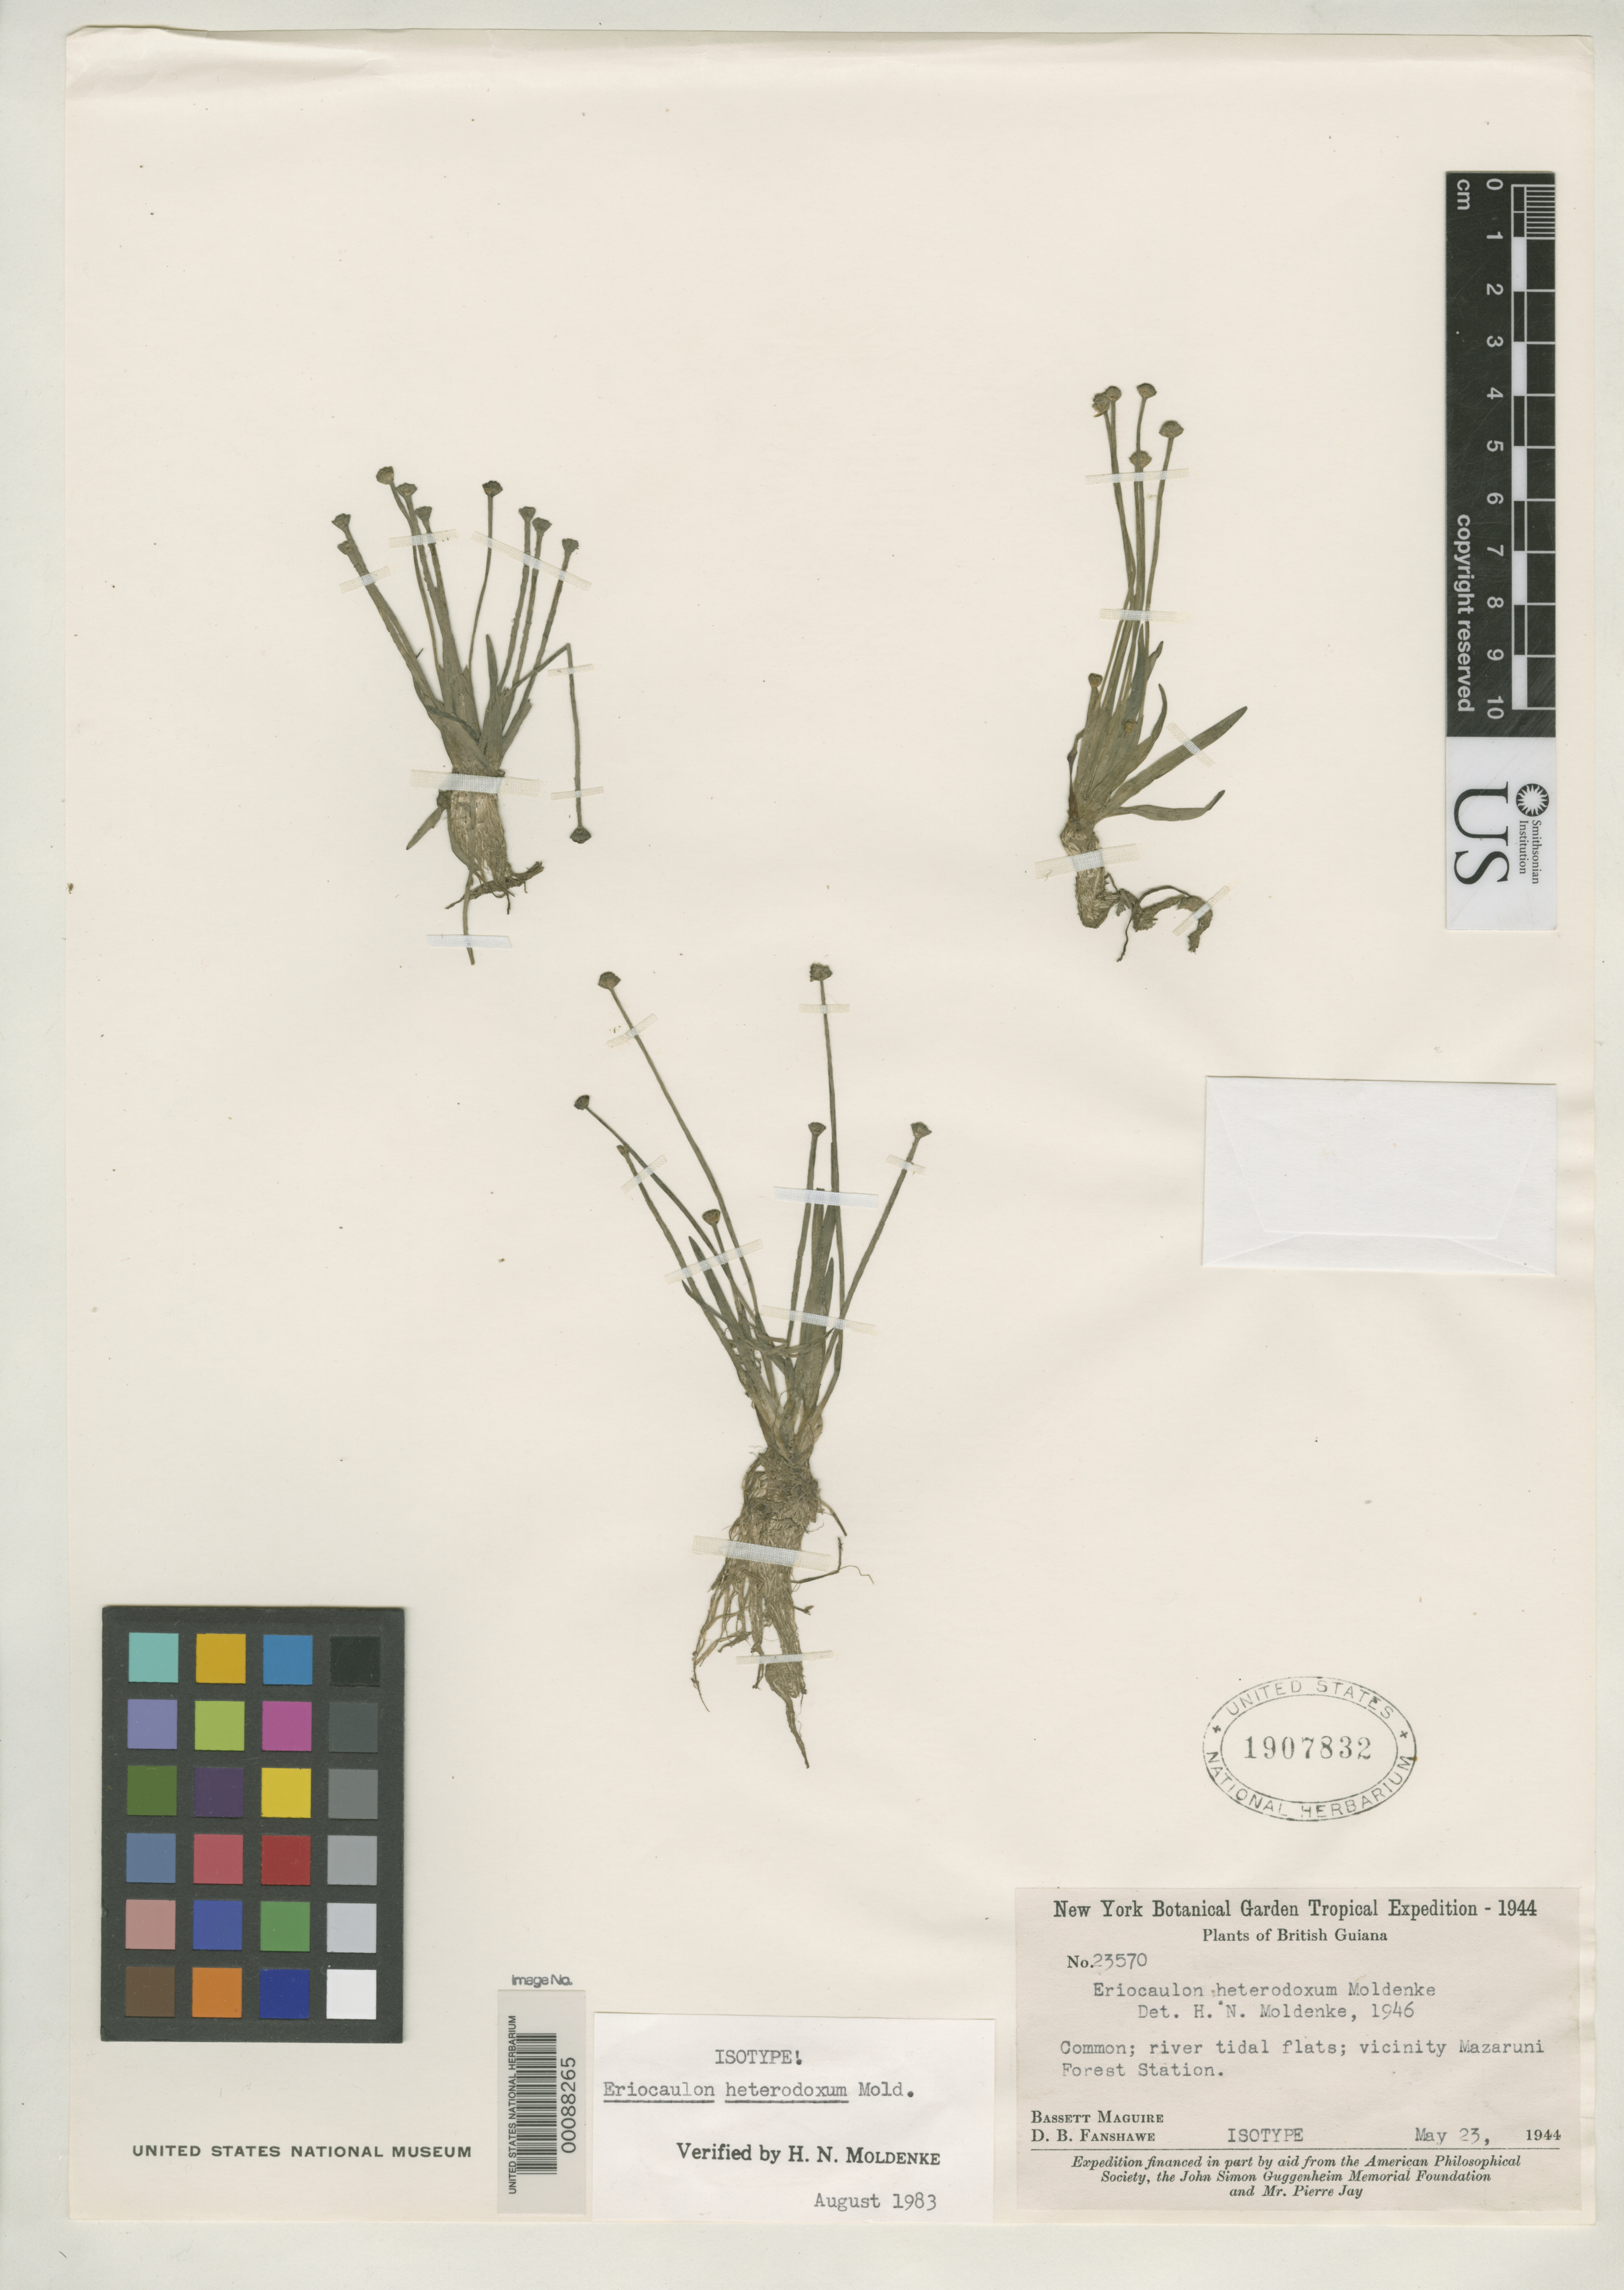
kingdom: Plantae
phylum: Tracheophyta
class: Liliopsida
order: Poales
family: Eriocaulaceae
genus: Eriocaulon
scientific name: Eriocaulon heterodoxum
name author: Moldenke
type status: Isotype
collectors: B. Maguire & D. B. Fanshawe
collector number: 23570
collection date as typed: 23 May 1944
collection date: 1944-05-23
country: Guyana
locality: Mazaruni Forest Station.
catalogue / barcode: US 1907832